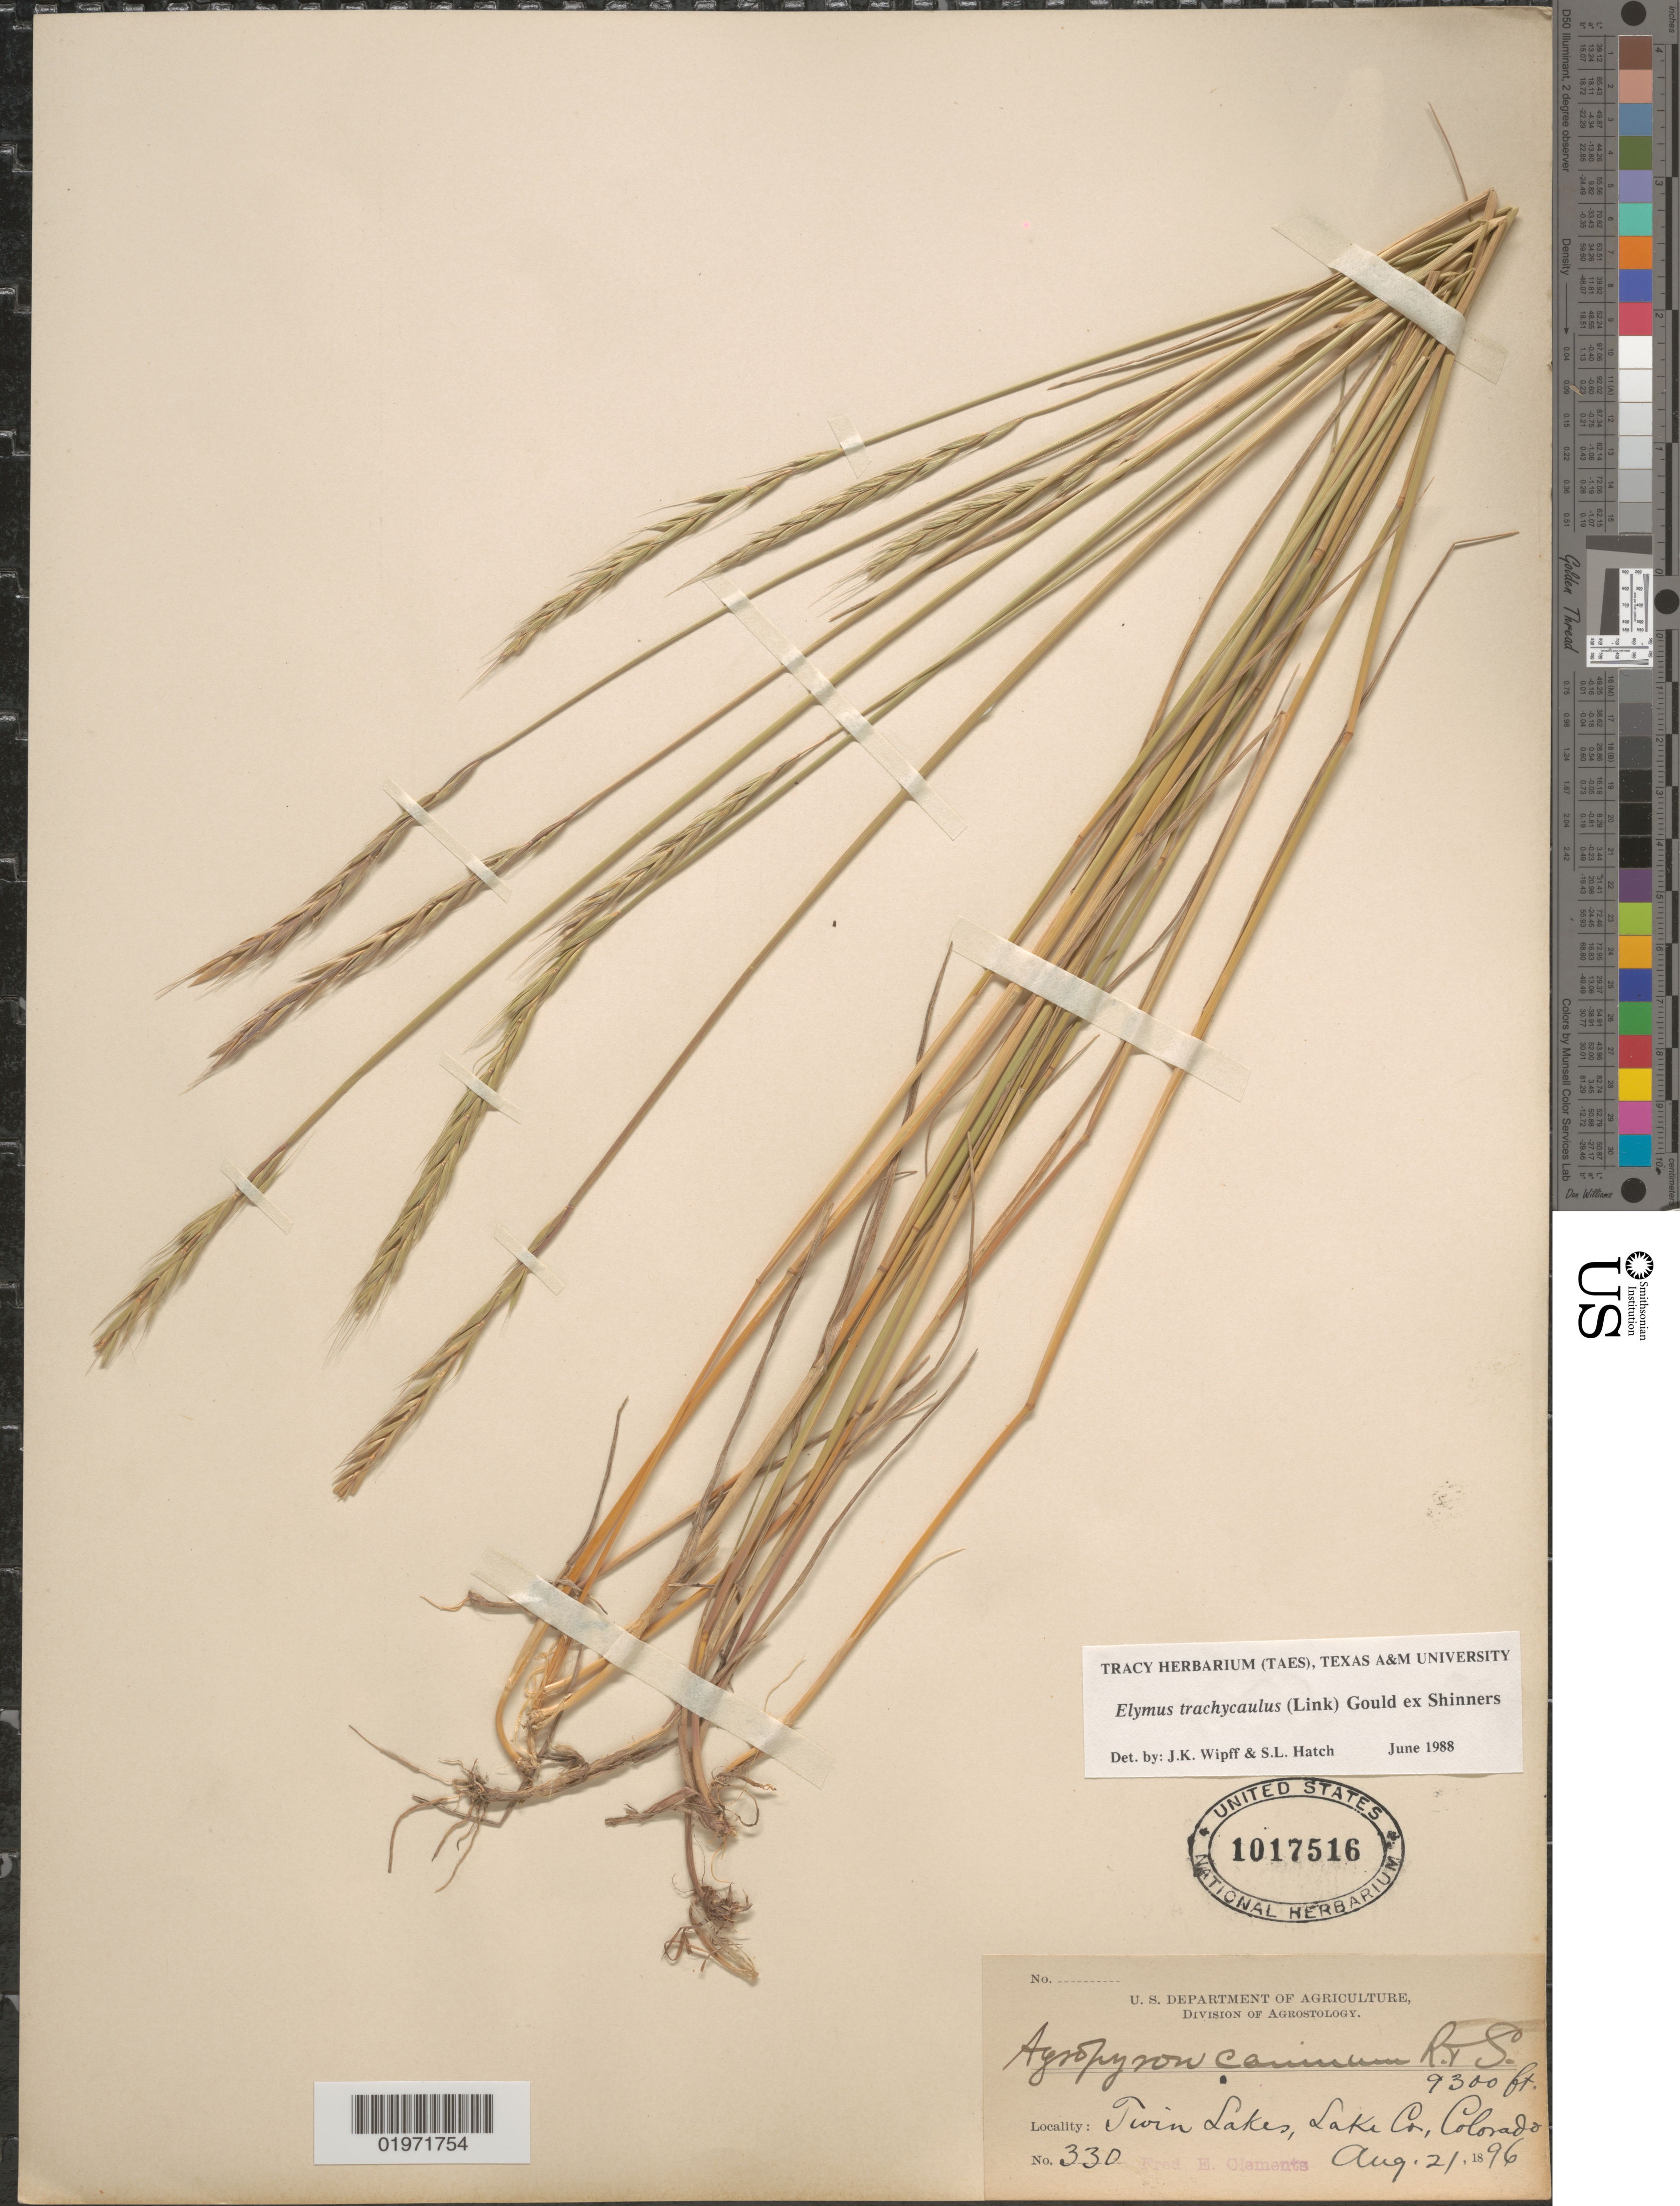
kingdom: Plantae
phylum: Tracheophyta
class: Liliopsida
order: Poales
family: Poaceae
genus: Elymus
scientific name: Elymus trachycaulus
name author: (Link) Gould ex Shinners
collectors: F. E. Clements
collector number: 330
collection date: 1896-08-21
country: United States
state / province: Colorado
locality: Twin Lakes, Lake Co.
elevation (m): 2835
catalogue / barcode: US 1017516